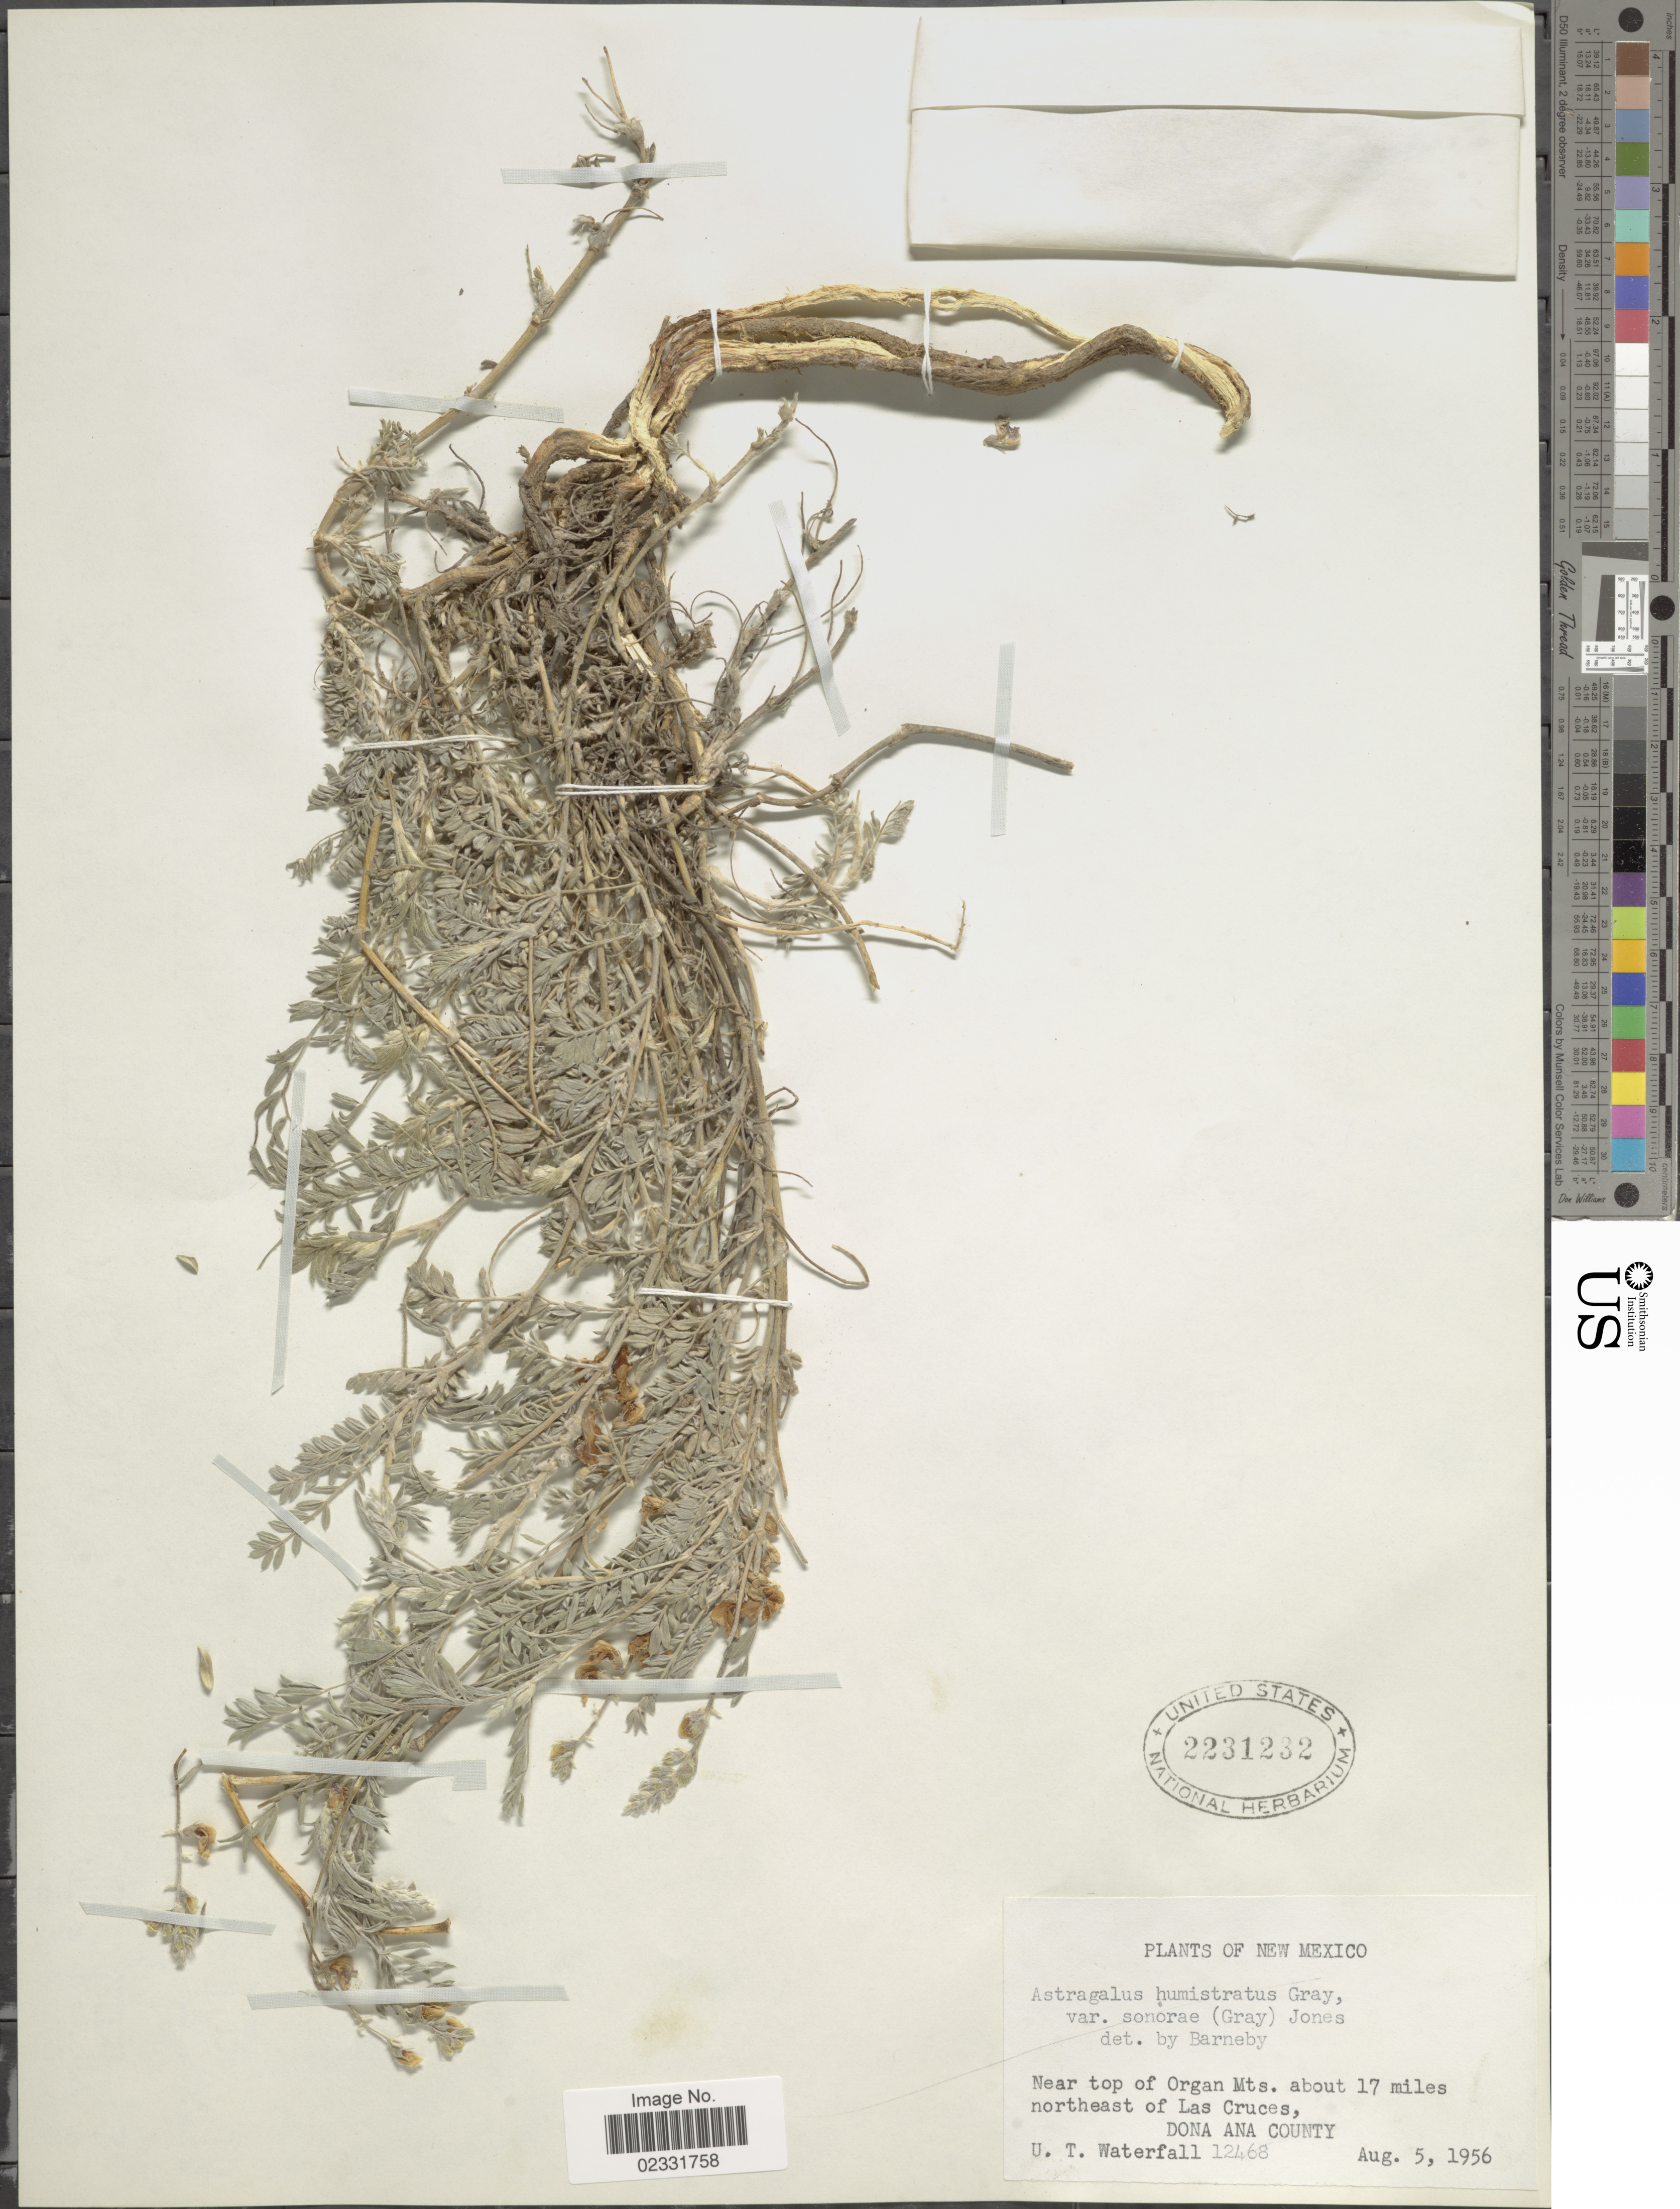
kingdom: Plantae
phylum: Tracheophyta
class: Magnoliopsida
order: Fabales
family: Fabaceae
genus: Astragalus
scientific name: Astragalus humistratus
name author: A. Gray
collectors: U. T. Waterfall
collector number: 12468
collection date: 1956-08-05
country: United States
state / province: New Mexico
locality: Near top of Organ Mts., about 17 miles northeast of Las Cruces, Dona Ana County.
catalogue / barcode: US 2231232